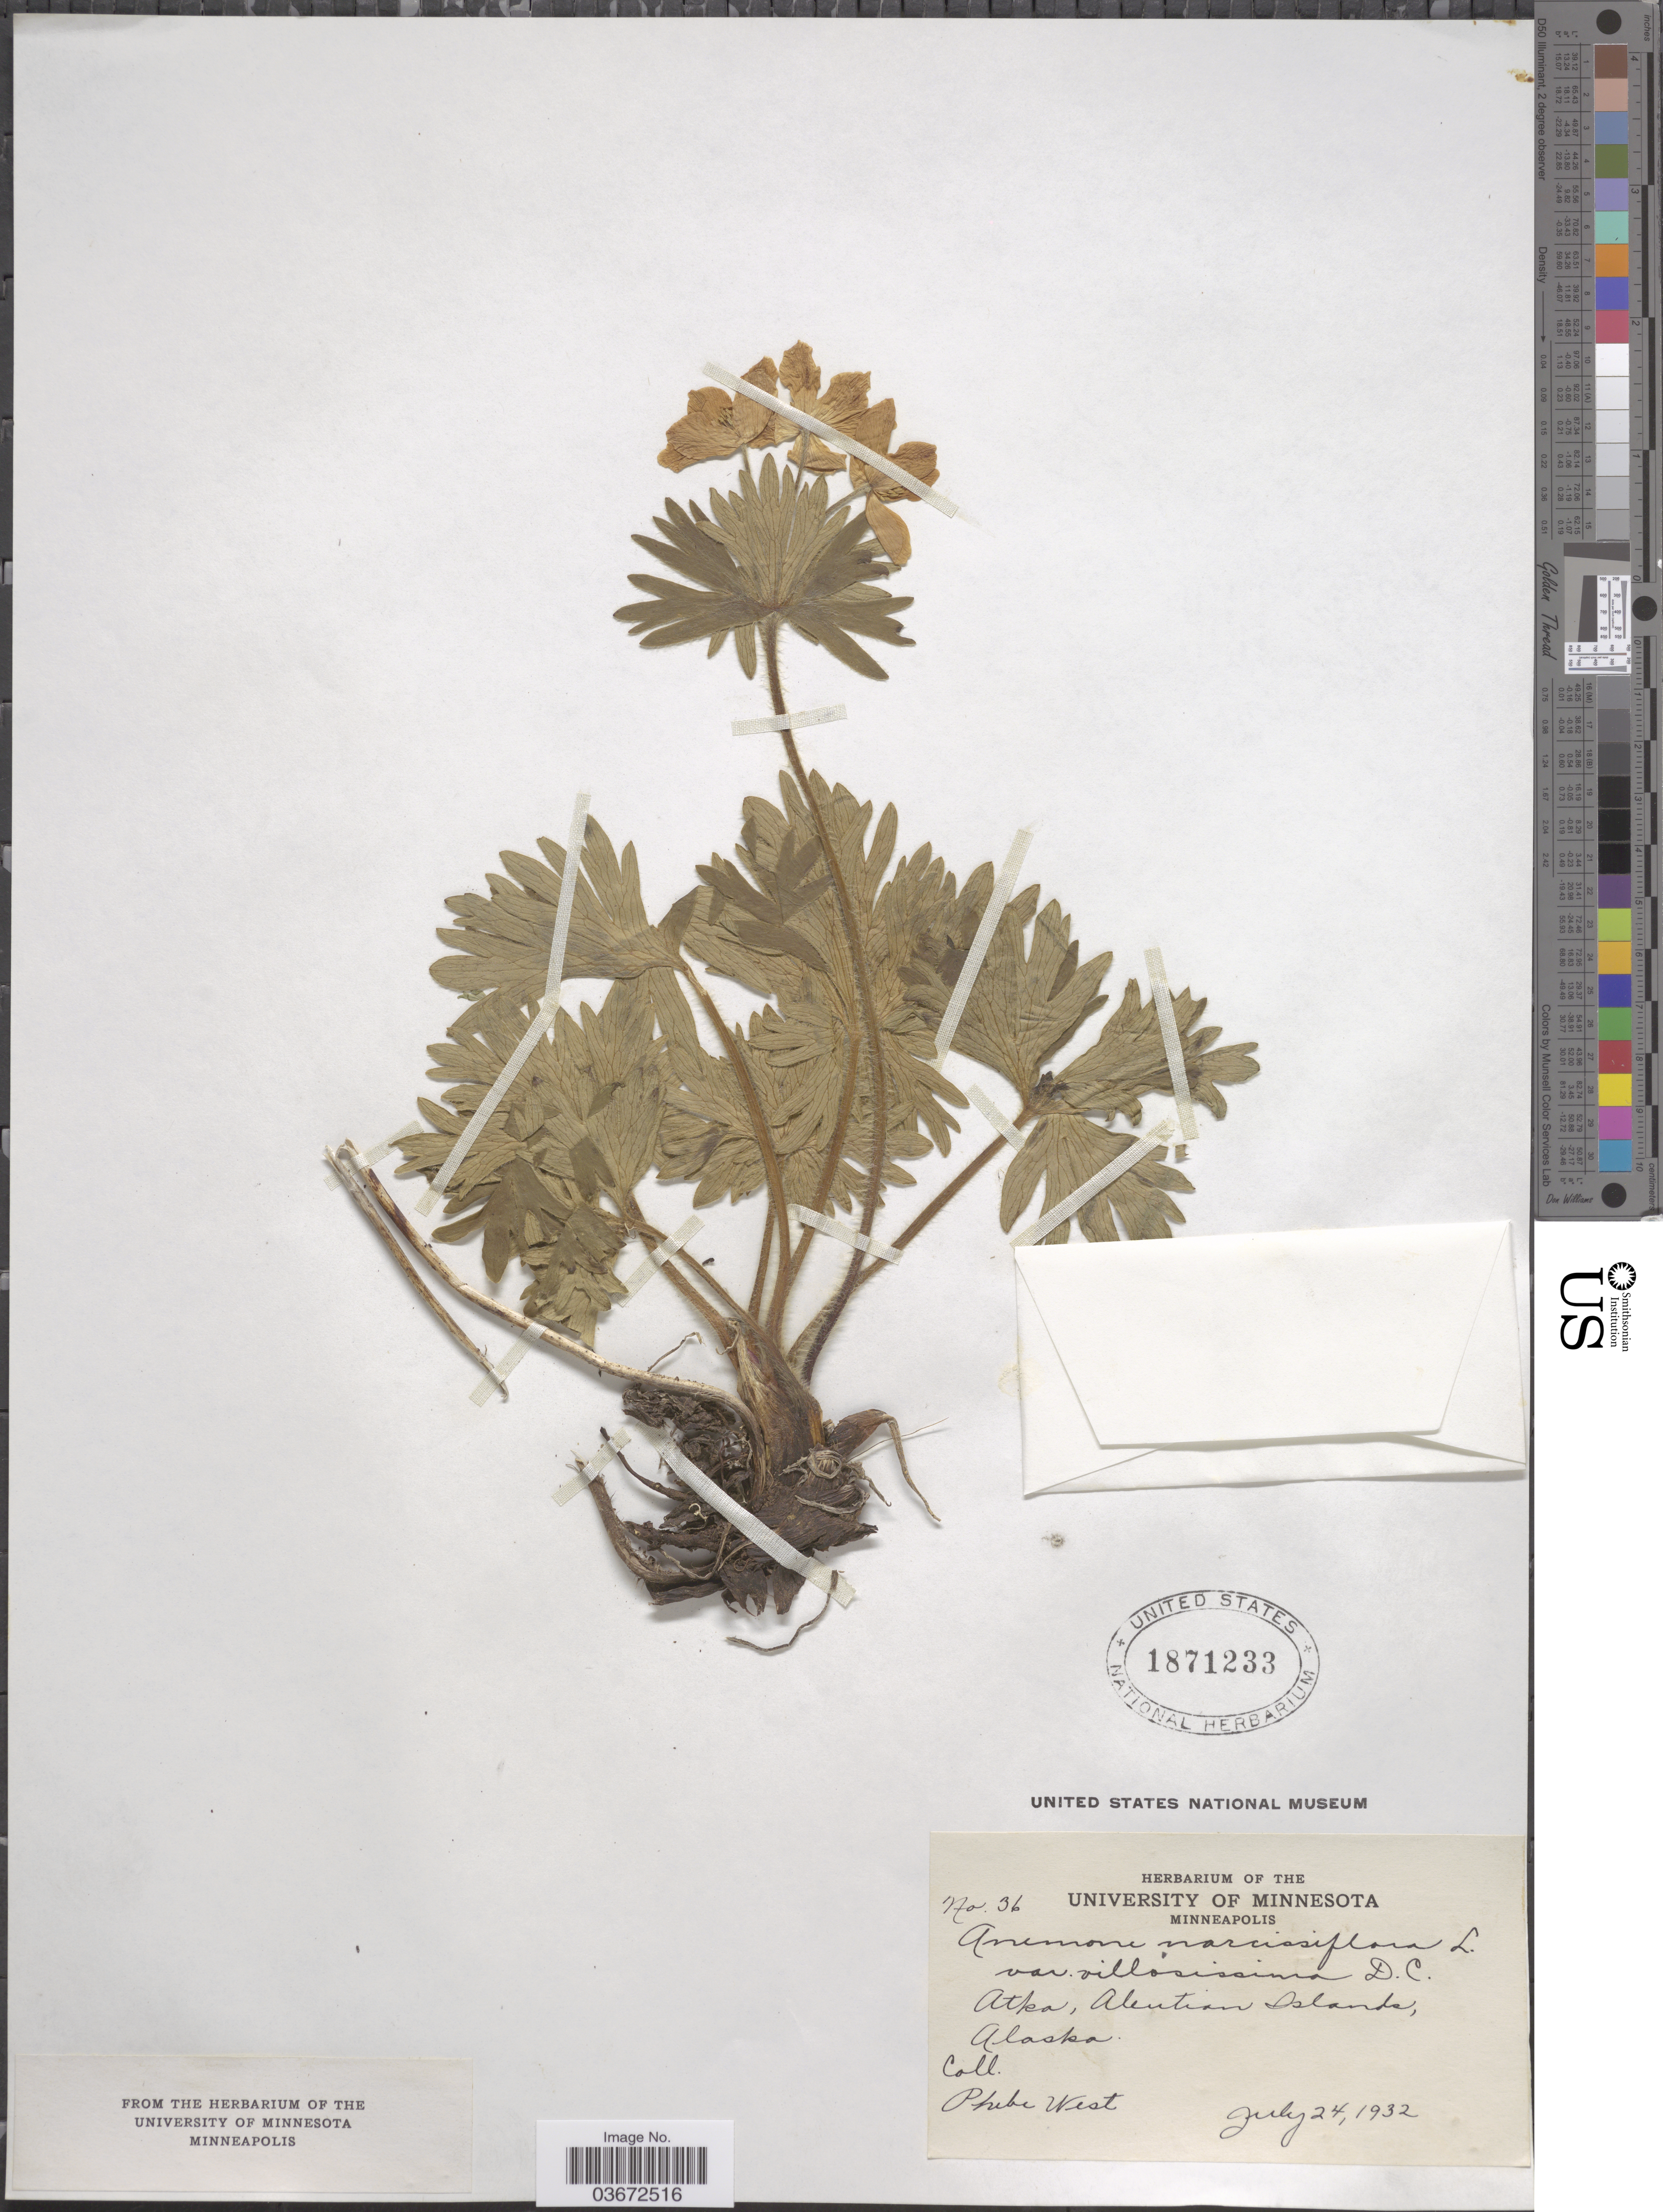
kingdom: Plantae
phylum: Tracheophyta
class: Magnoliopsida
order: Ranunculales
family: Ranunculaceae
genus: Anemone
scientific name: Anemone narcissiflora var. villosissima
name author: DC.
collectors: P. West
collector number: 36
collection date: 1932-07-24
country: United States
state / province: Alaska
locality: Atka, Aleutian Islands.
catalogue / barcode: US 1871233